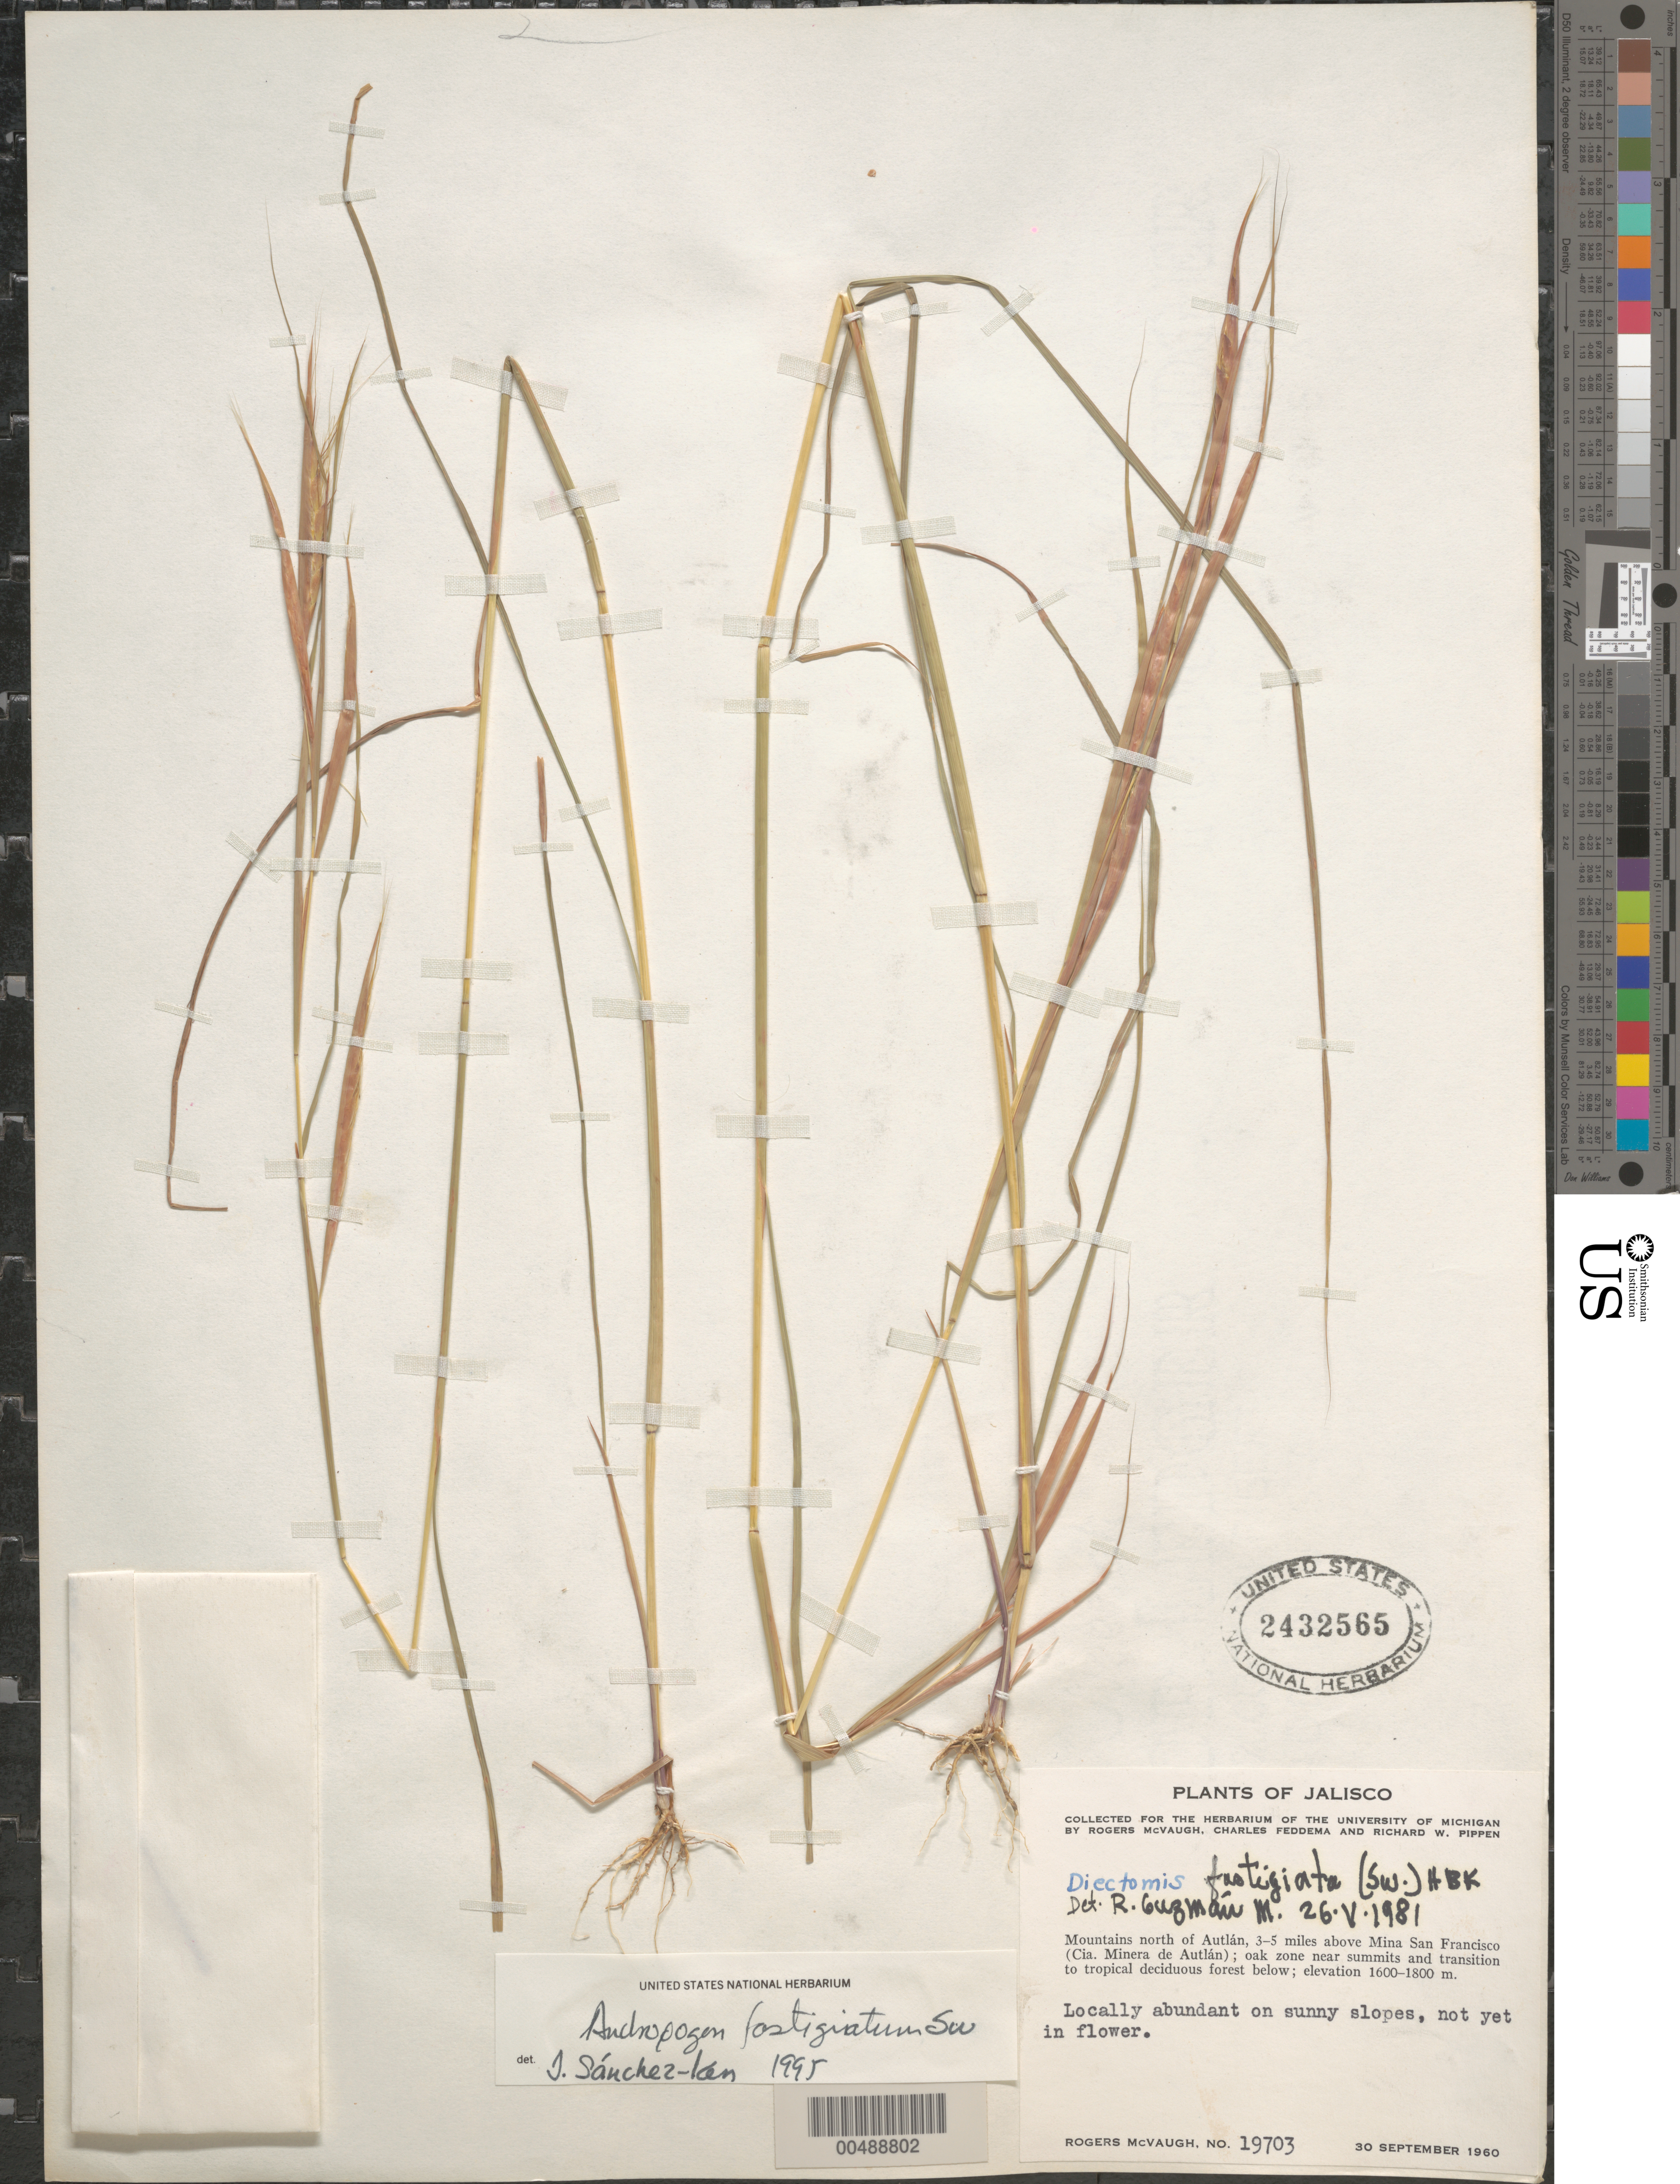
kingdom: Plantae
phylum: Tracheophyta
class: Liliopsida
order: Poales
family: Poaceae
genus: Andropogon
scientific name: Andropogon fastigiatus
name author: Sw.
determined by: Sánchez-Ken, J. G.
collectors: R. McVaugh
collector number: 19703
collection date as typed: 30 Sep 1960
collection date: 1960-09-30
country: Mexico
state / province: Jalisco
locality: Mtns N of Autlán, 3-5 mi above Mina San Francisco (Cia. Minera de Autlán)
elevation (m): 1600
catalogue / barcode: US 2432565